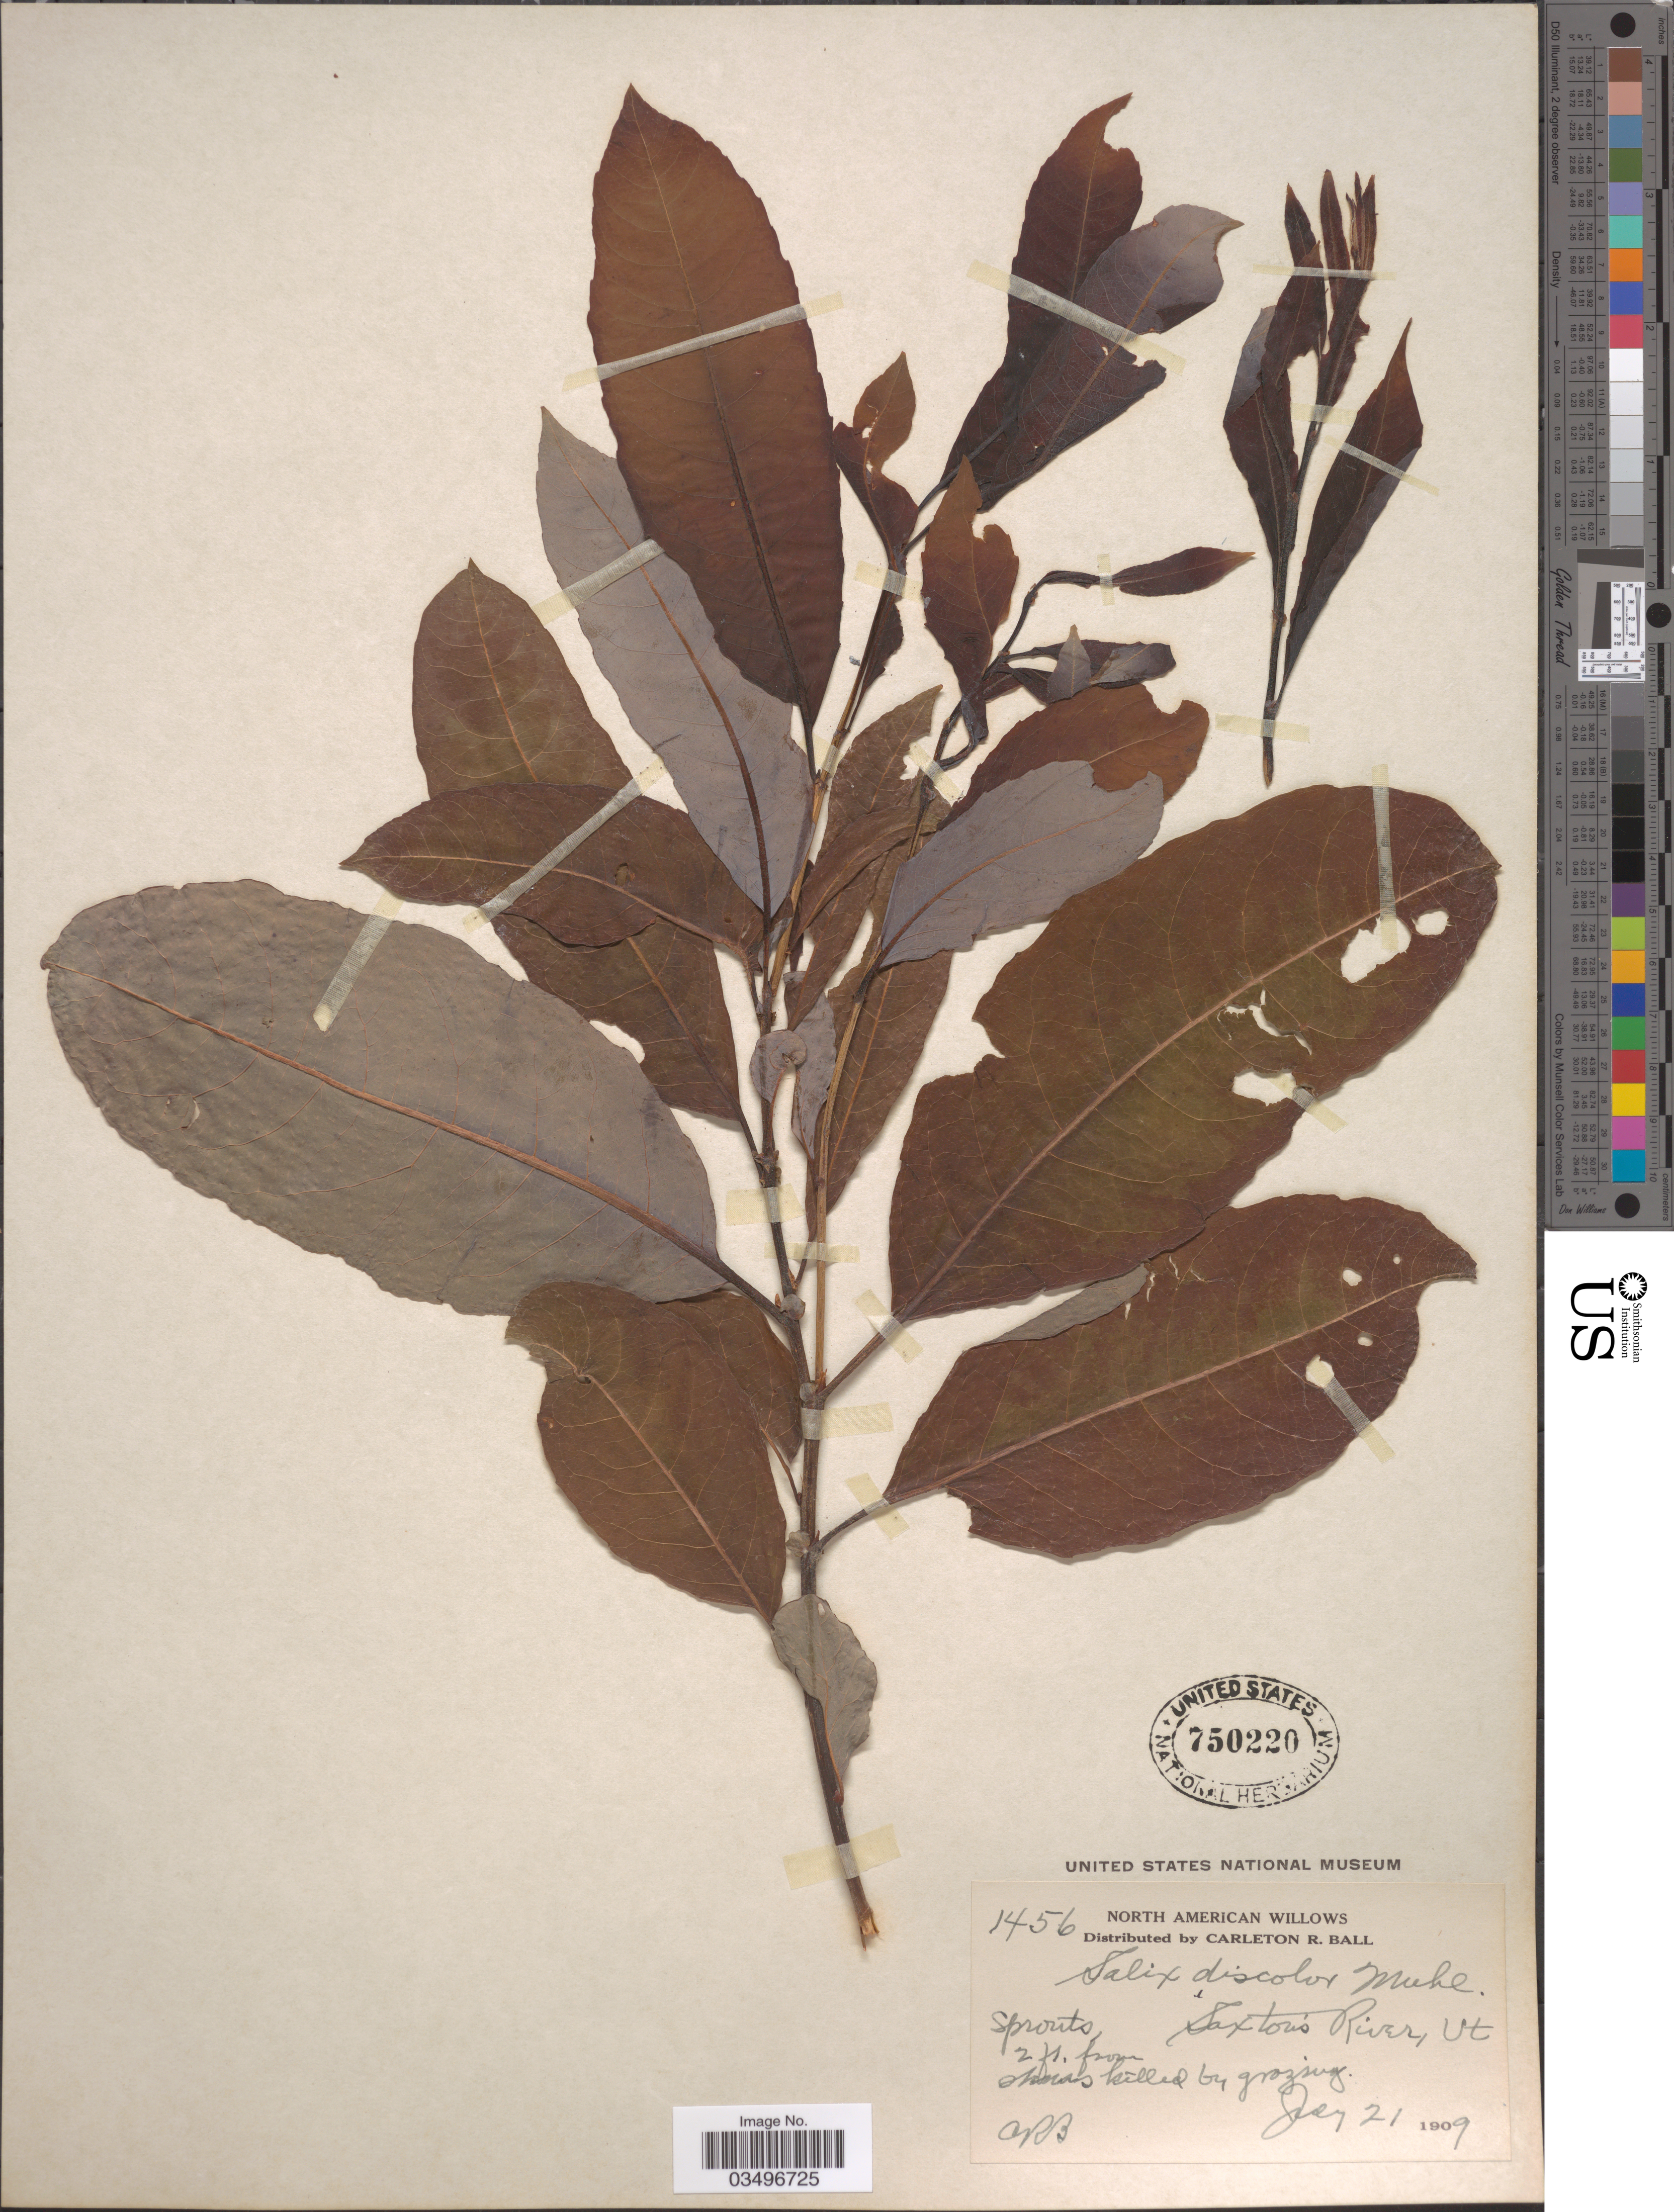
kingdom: Plantae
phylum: Tracheophyta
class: Magnoliopsida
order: Malpighiales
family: Salicaceae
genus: Salix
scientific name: Salix discolor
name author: Muhl.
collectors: C. R. Ball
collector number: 1456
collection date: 1909-07-21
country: United States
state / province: Vermont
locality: Saxton's River.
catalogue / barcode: US 750220